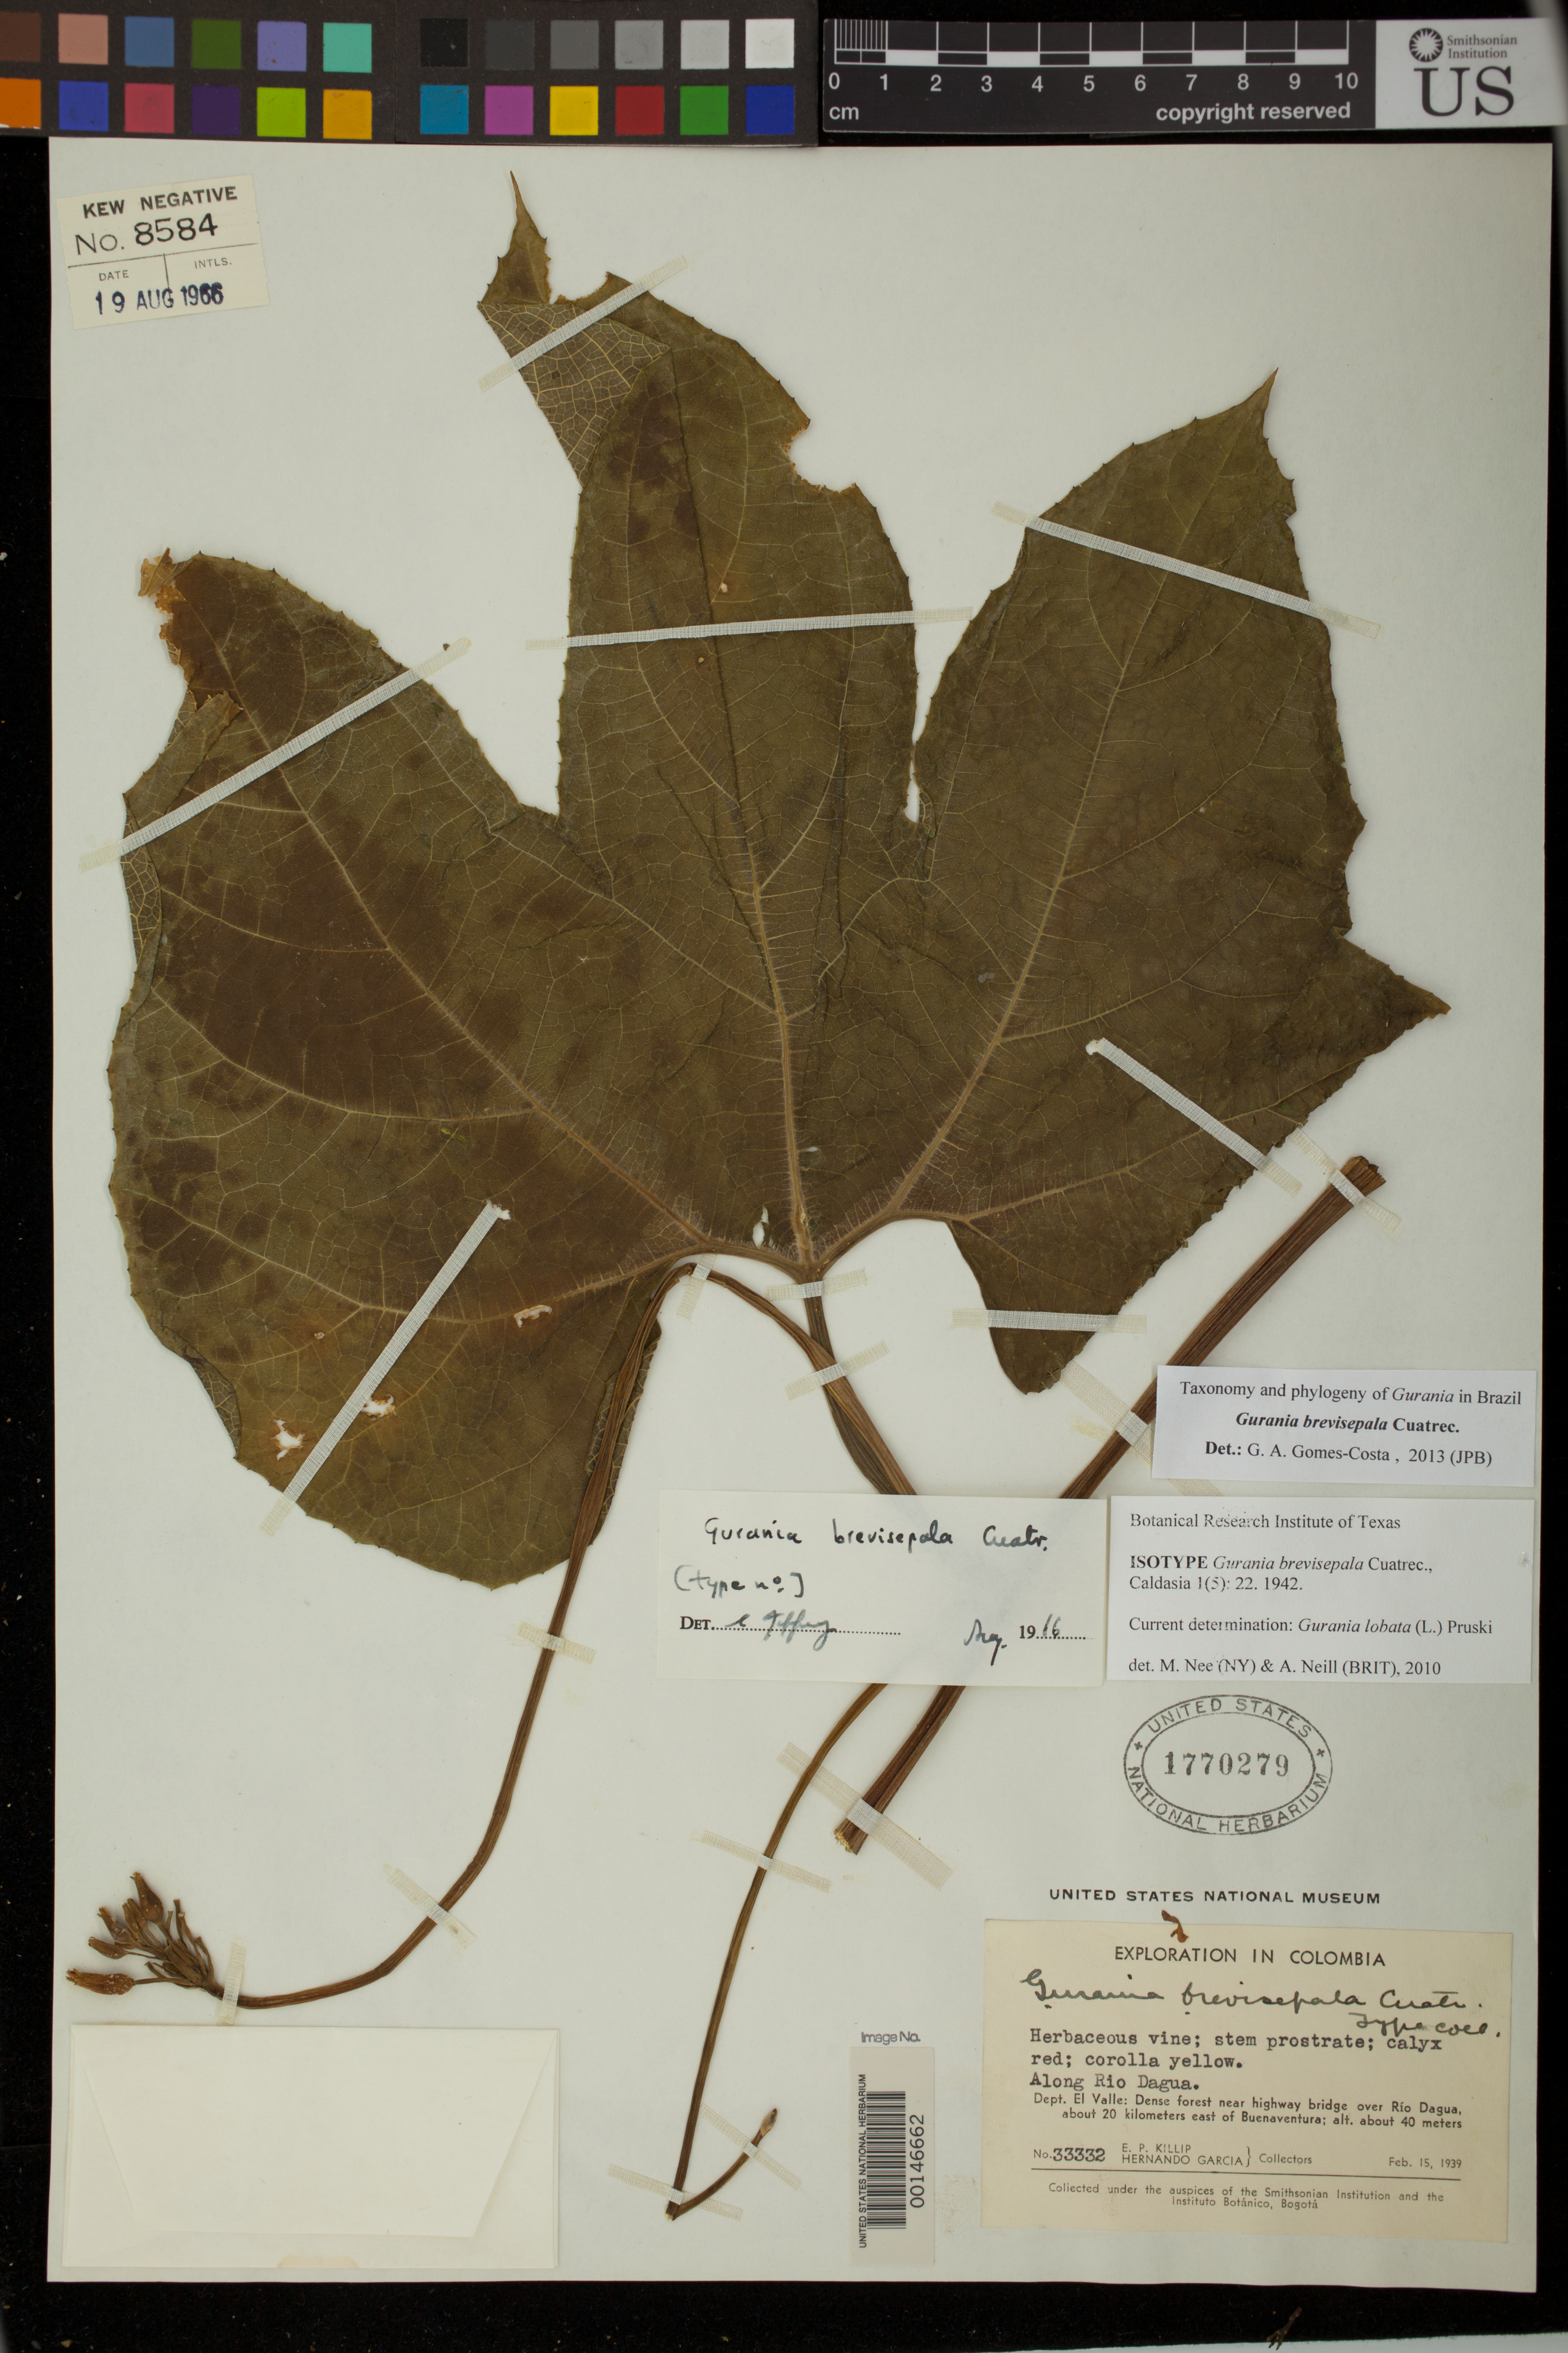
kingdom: Plantae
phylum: Tracheophyta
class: Magnoliopsida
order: Cucurbitales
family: Cucurbitaceae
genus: Gurania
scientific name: Gurania brevisepala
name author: Cuatrec.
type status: Isotype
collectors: E. P. Killip & H. García Barriga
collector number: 33332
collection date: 1939-02-15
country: Colombia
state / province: Valle del Cauca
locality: Near highway bridge over Rio Dagua, 20 km E of Buena Ventura.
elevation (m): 40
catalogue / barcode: US 1770279